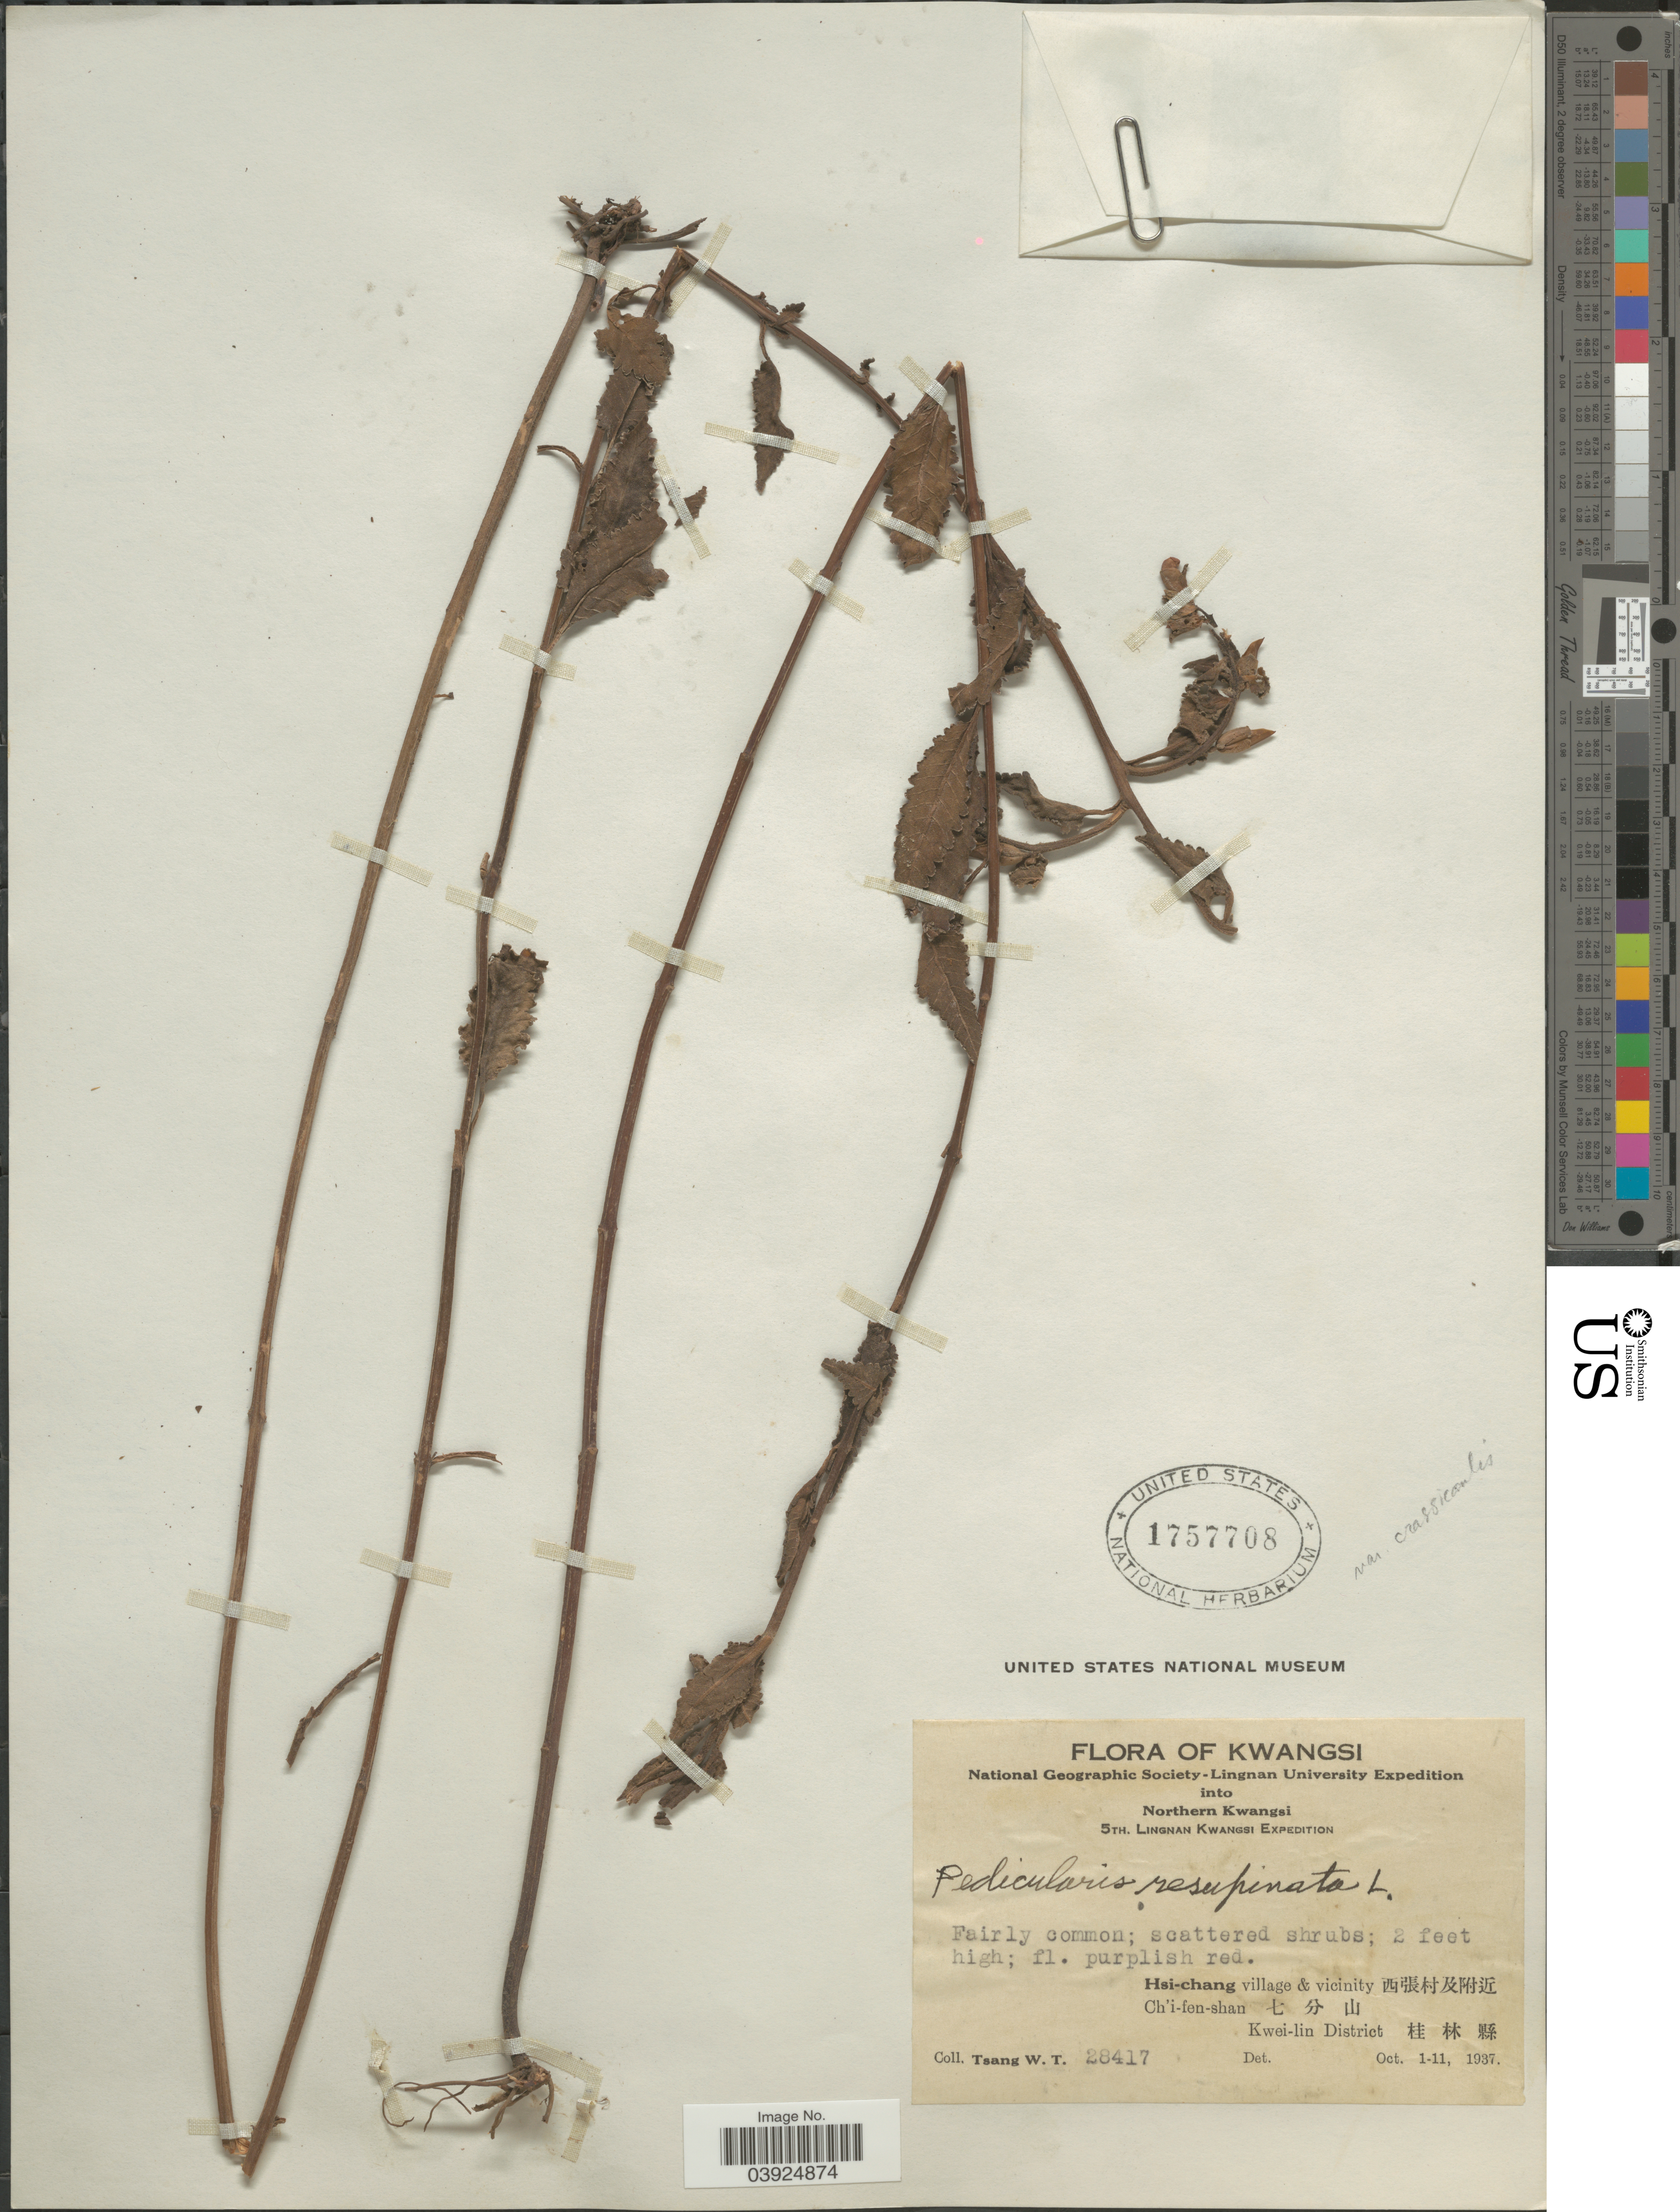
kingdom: Plantae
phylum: Tracheophyta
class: Magnoliopsida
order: Lamiales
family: Orobanchaceae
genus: Pedicularis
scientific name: Pedicularis resupinata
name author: L.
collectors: W. T. Tsang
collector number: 28417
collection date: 1937-10-01/1937-10-11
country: China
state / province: Guangxi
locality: Kwangsi. Northern Kwangsi. Hsi-chang village & vicinity X. Ch'i-fen-shan X. Kwei-lin District X.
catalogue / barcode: US 1757708